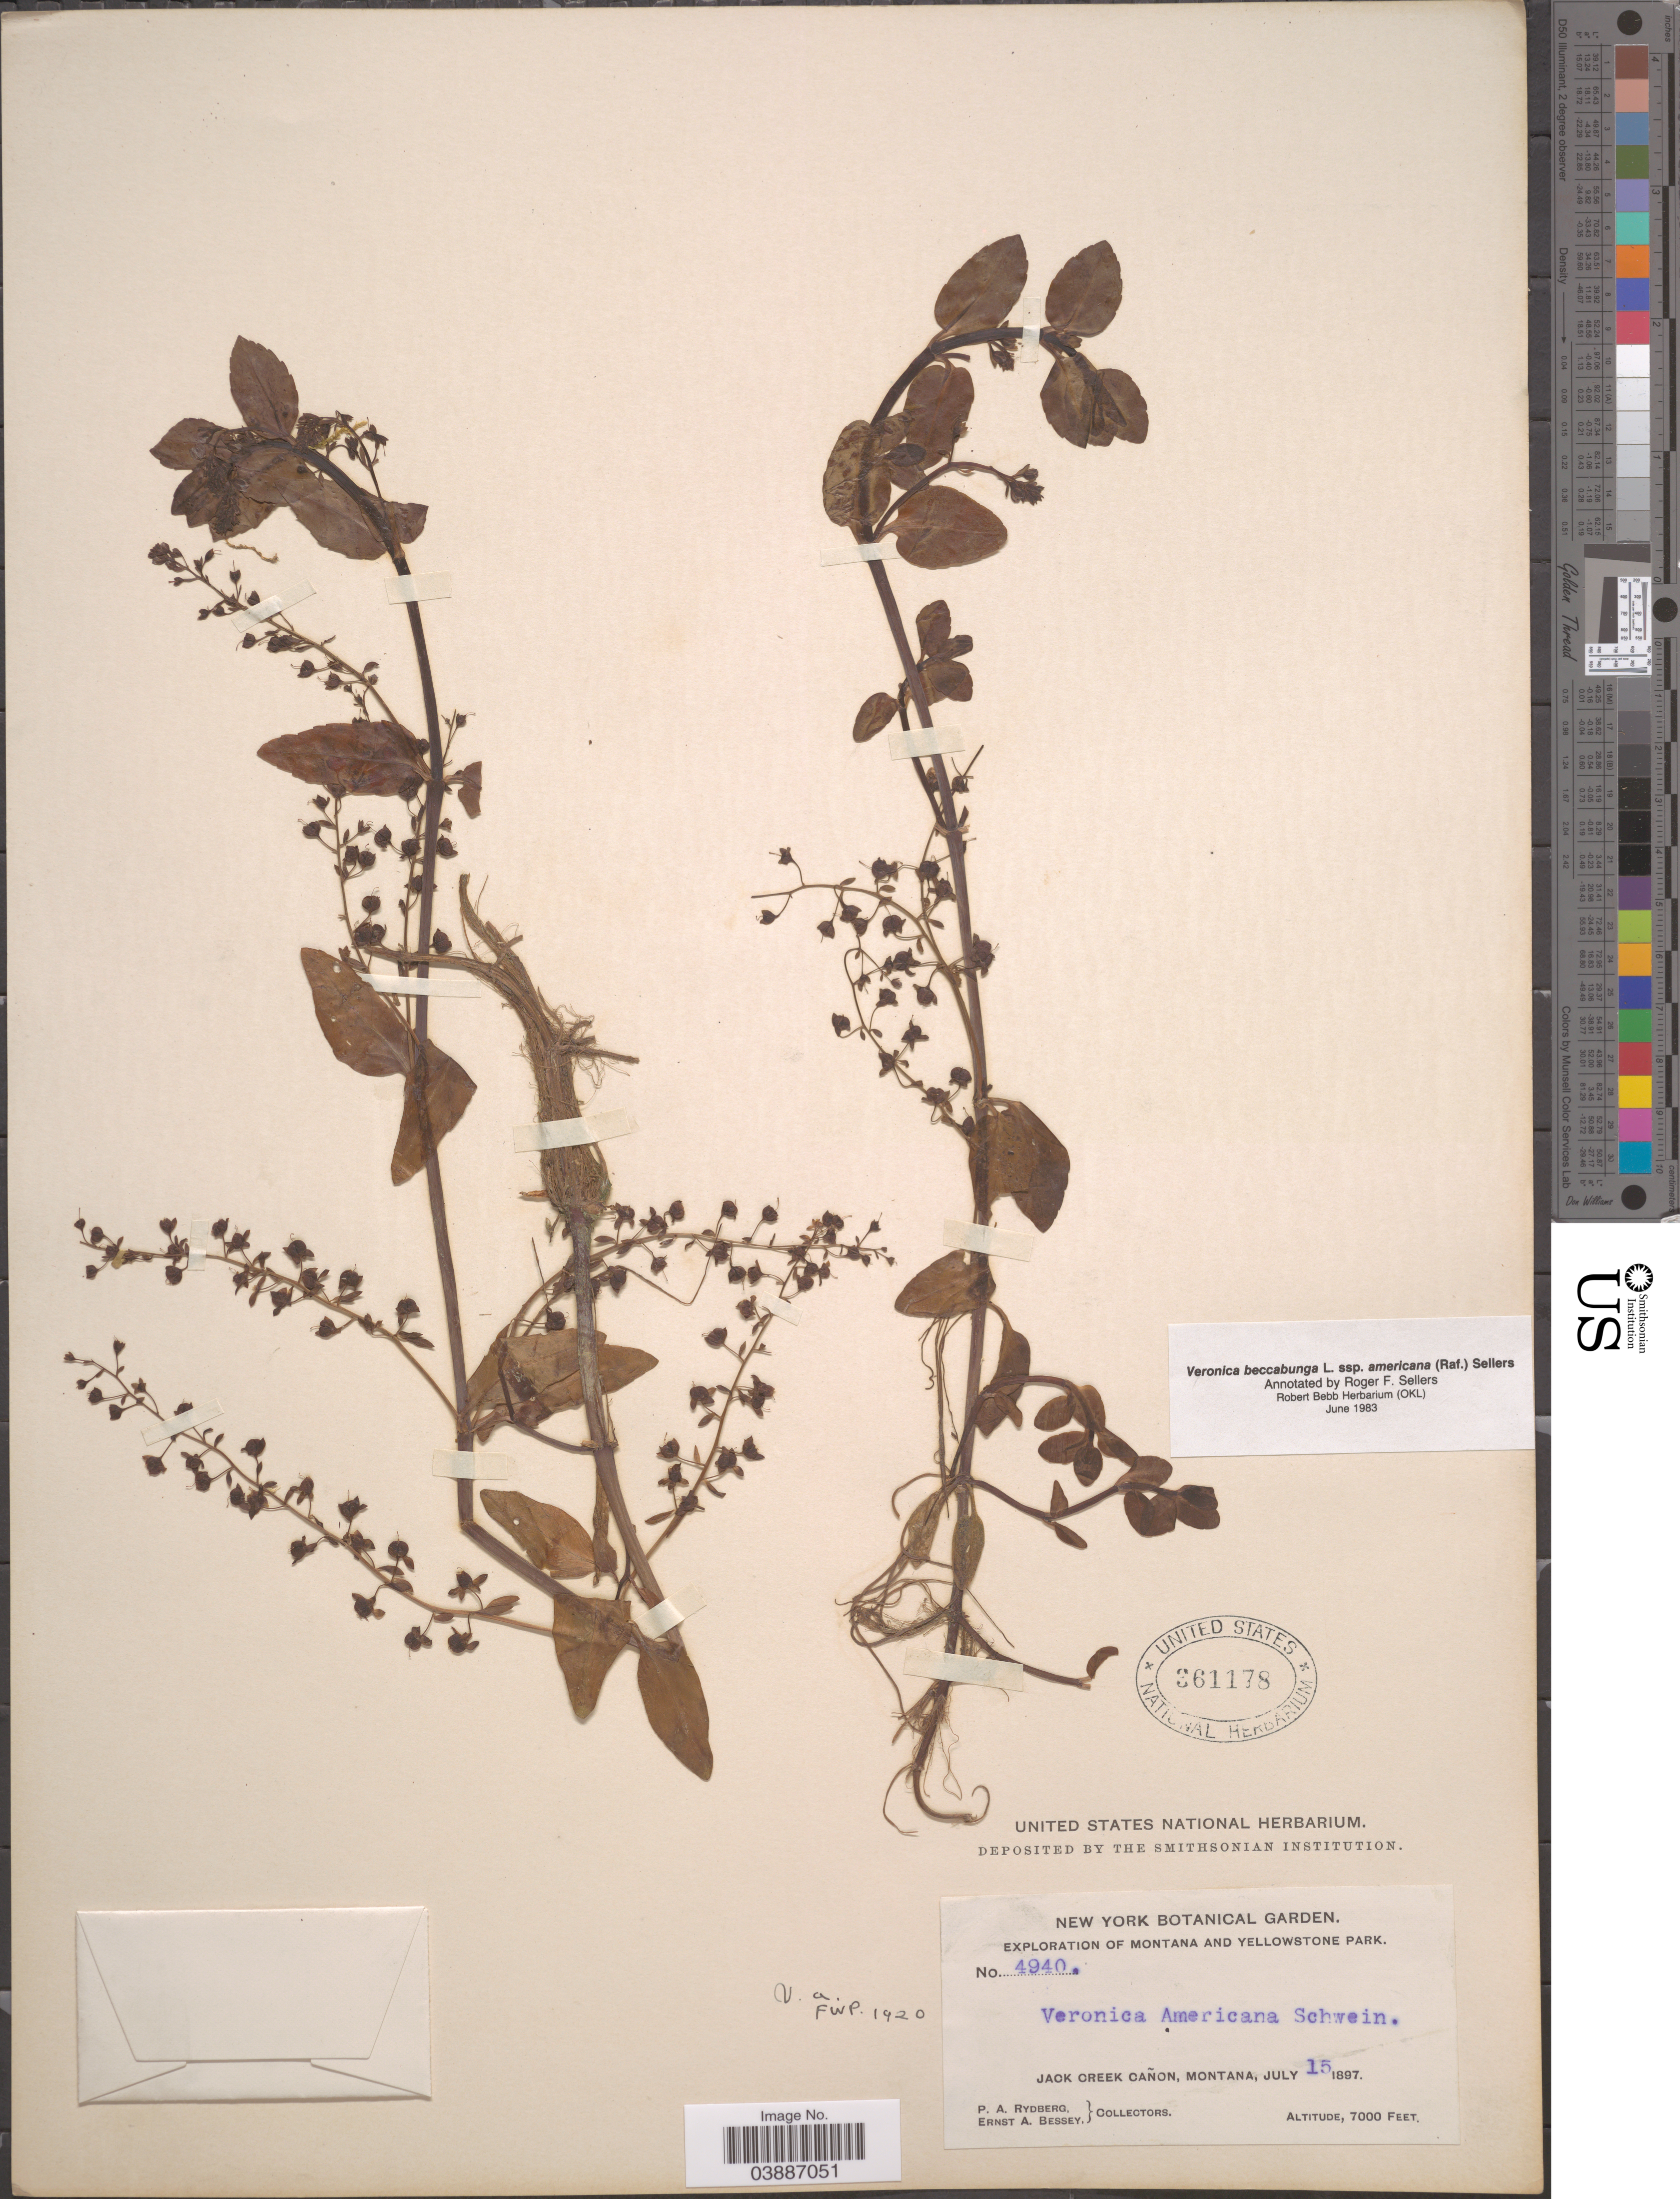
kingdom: Plantae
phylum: Tracheophyta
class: Magnoliopsida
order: Lamiales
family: Plantaginaceae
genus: Veronica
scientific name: Veronica beccabunga subsp. americana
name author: Raf.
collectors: P. A. Rydberg & E. A. Bessey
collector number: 4940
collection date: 1897-07-15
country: United States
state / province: Montana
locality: Yellowstone Park. Jack Creek Cañon.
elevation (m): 2134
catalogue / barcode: US 361178